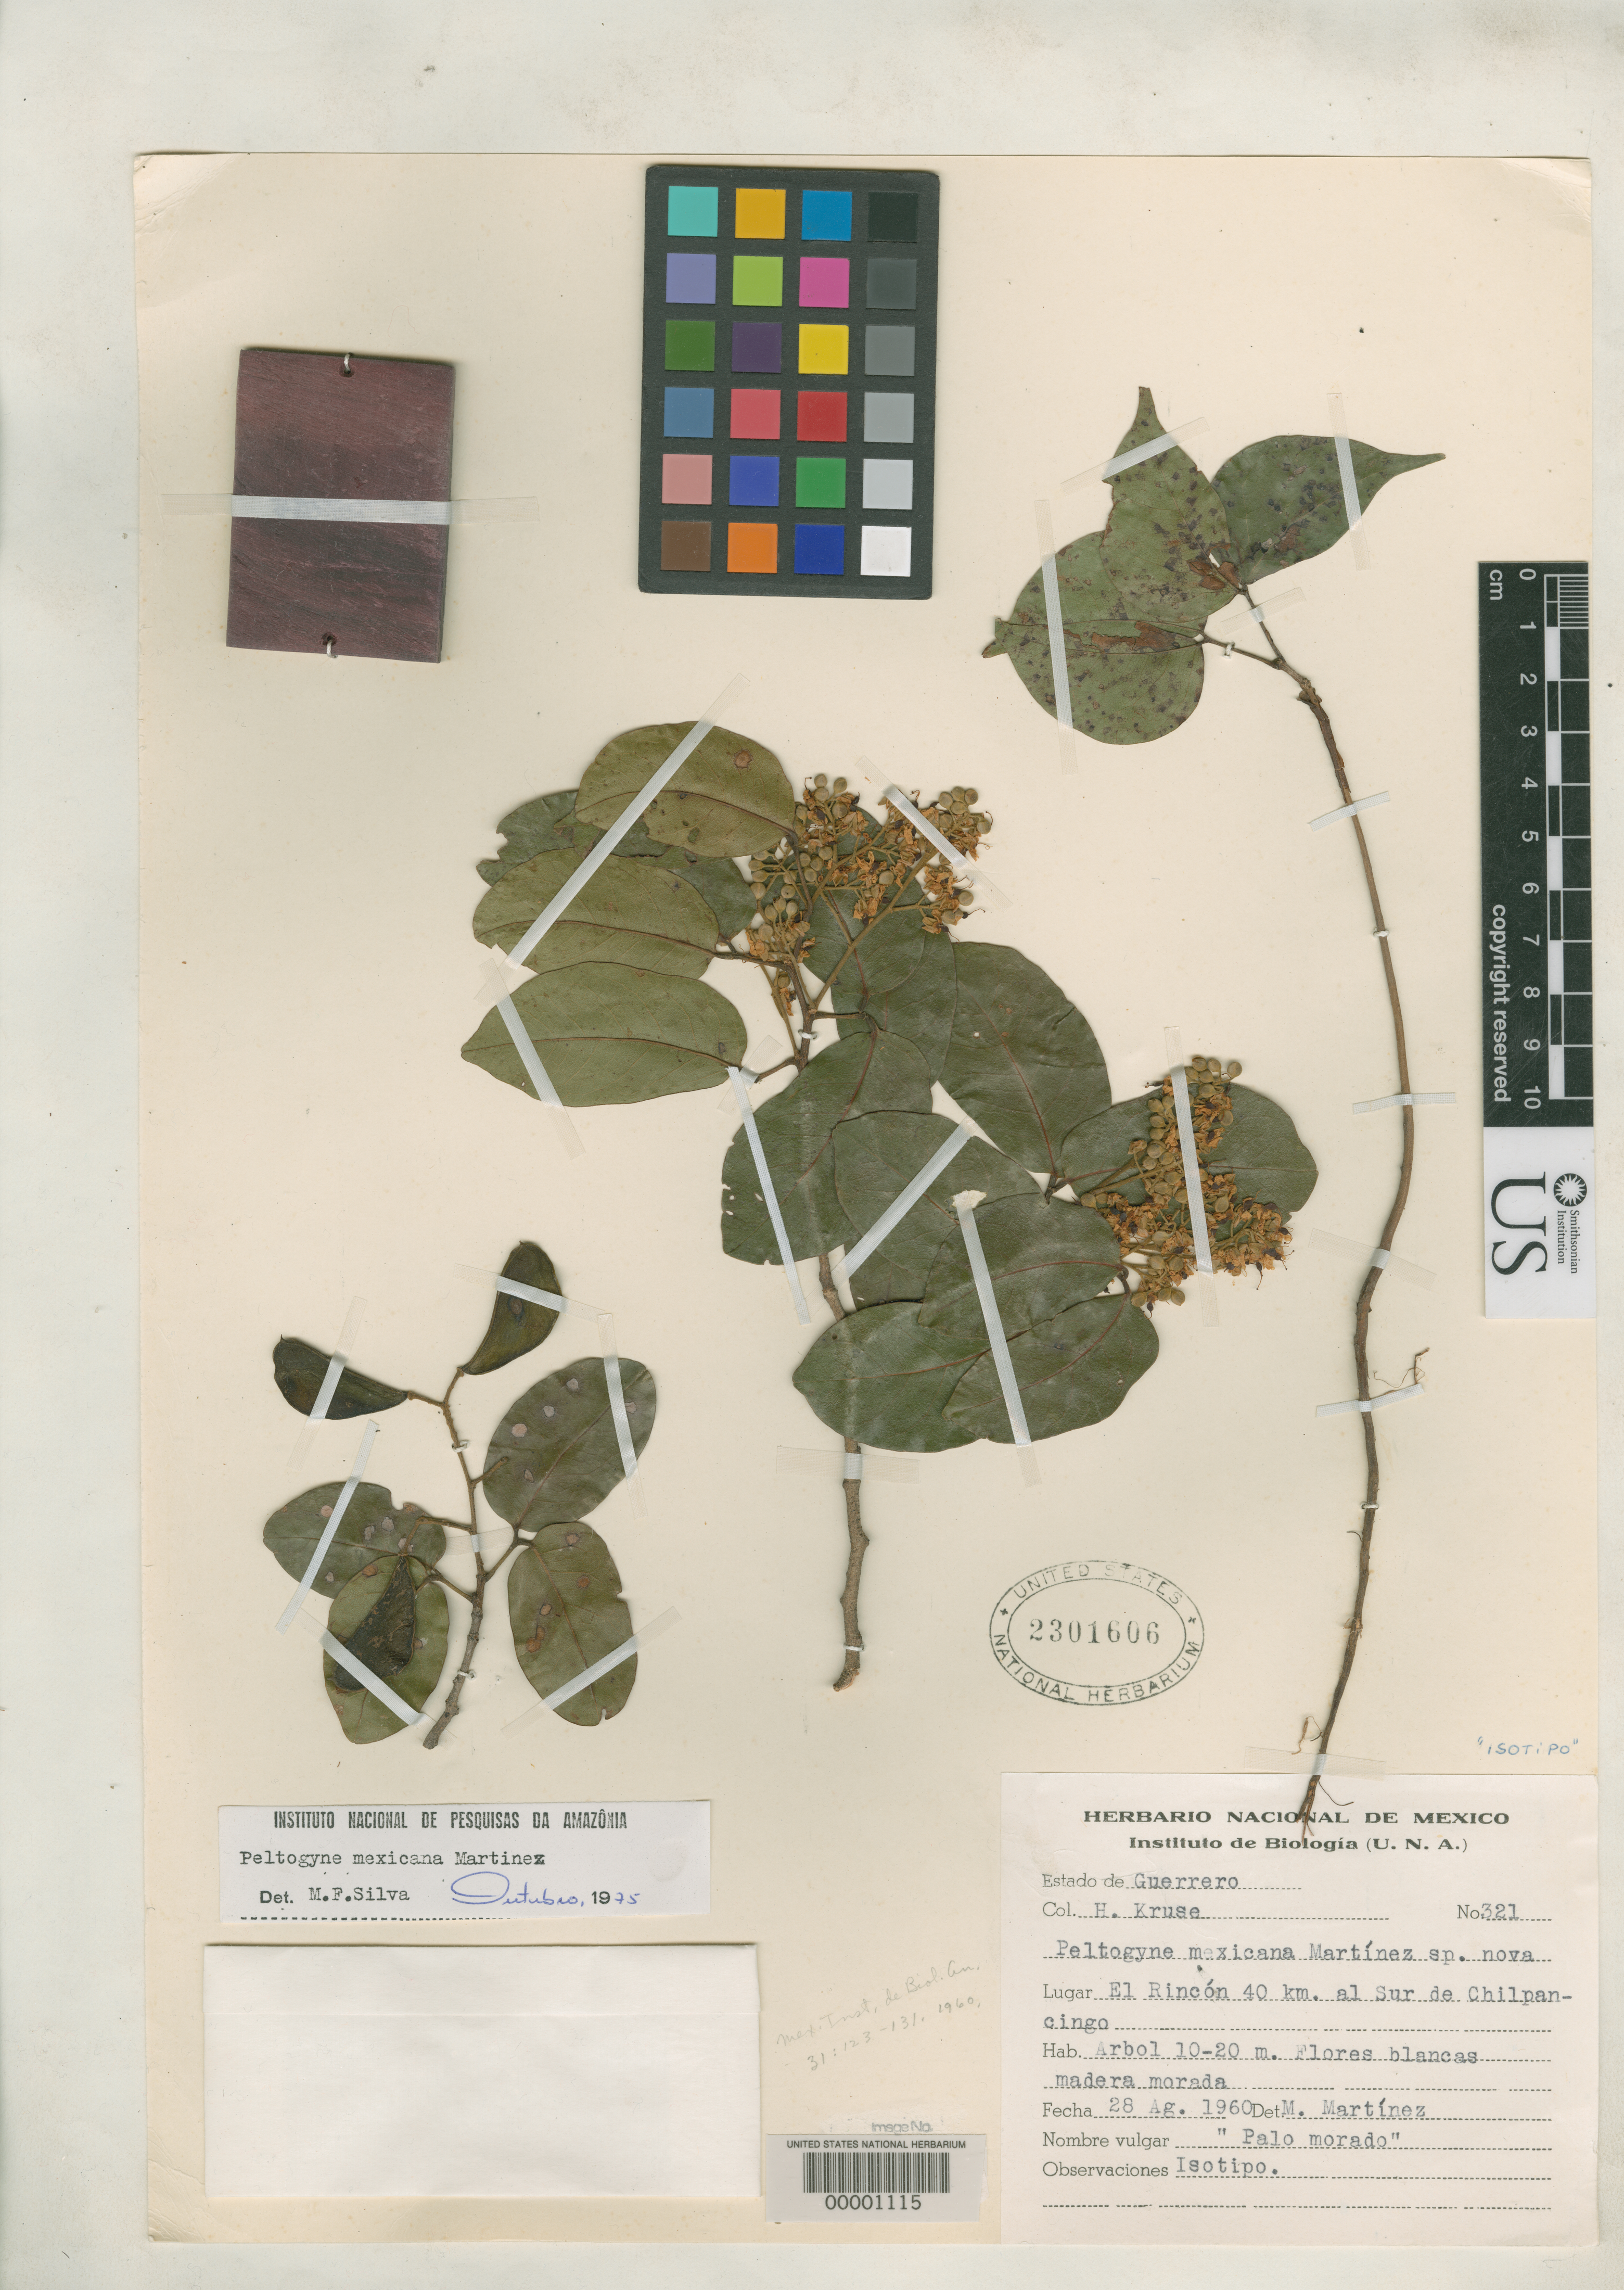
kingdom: Plantae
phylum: Tracheophyta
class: Magnoliopsida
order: Fabales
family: Fabaceae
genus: Peltogyne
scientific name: Peltogyne mexicana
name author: Martínez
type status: Isotype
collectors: H. Kruse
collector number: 321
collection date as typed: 28 Aug 1960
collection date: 1960-08-28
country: Mexico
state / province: Guerrero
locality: El Rincon 40 km al Sur de Chilpancingo.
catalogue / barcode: US 2301606